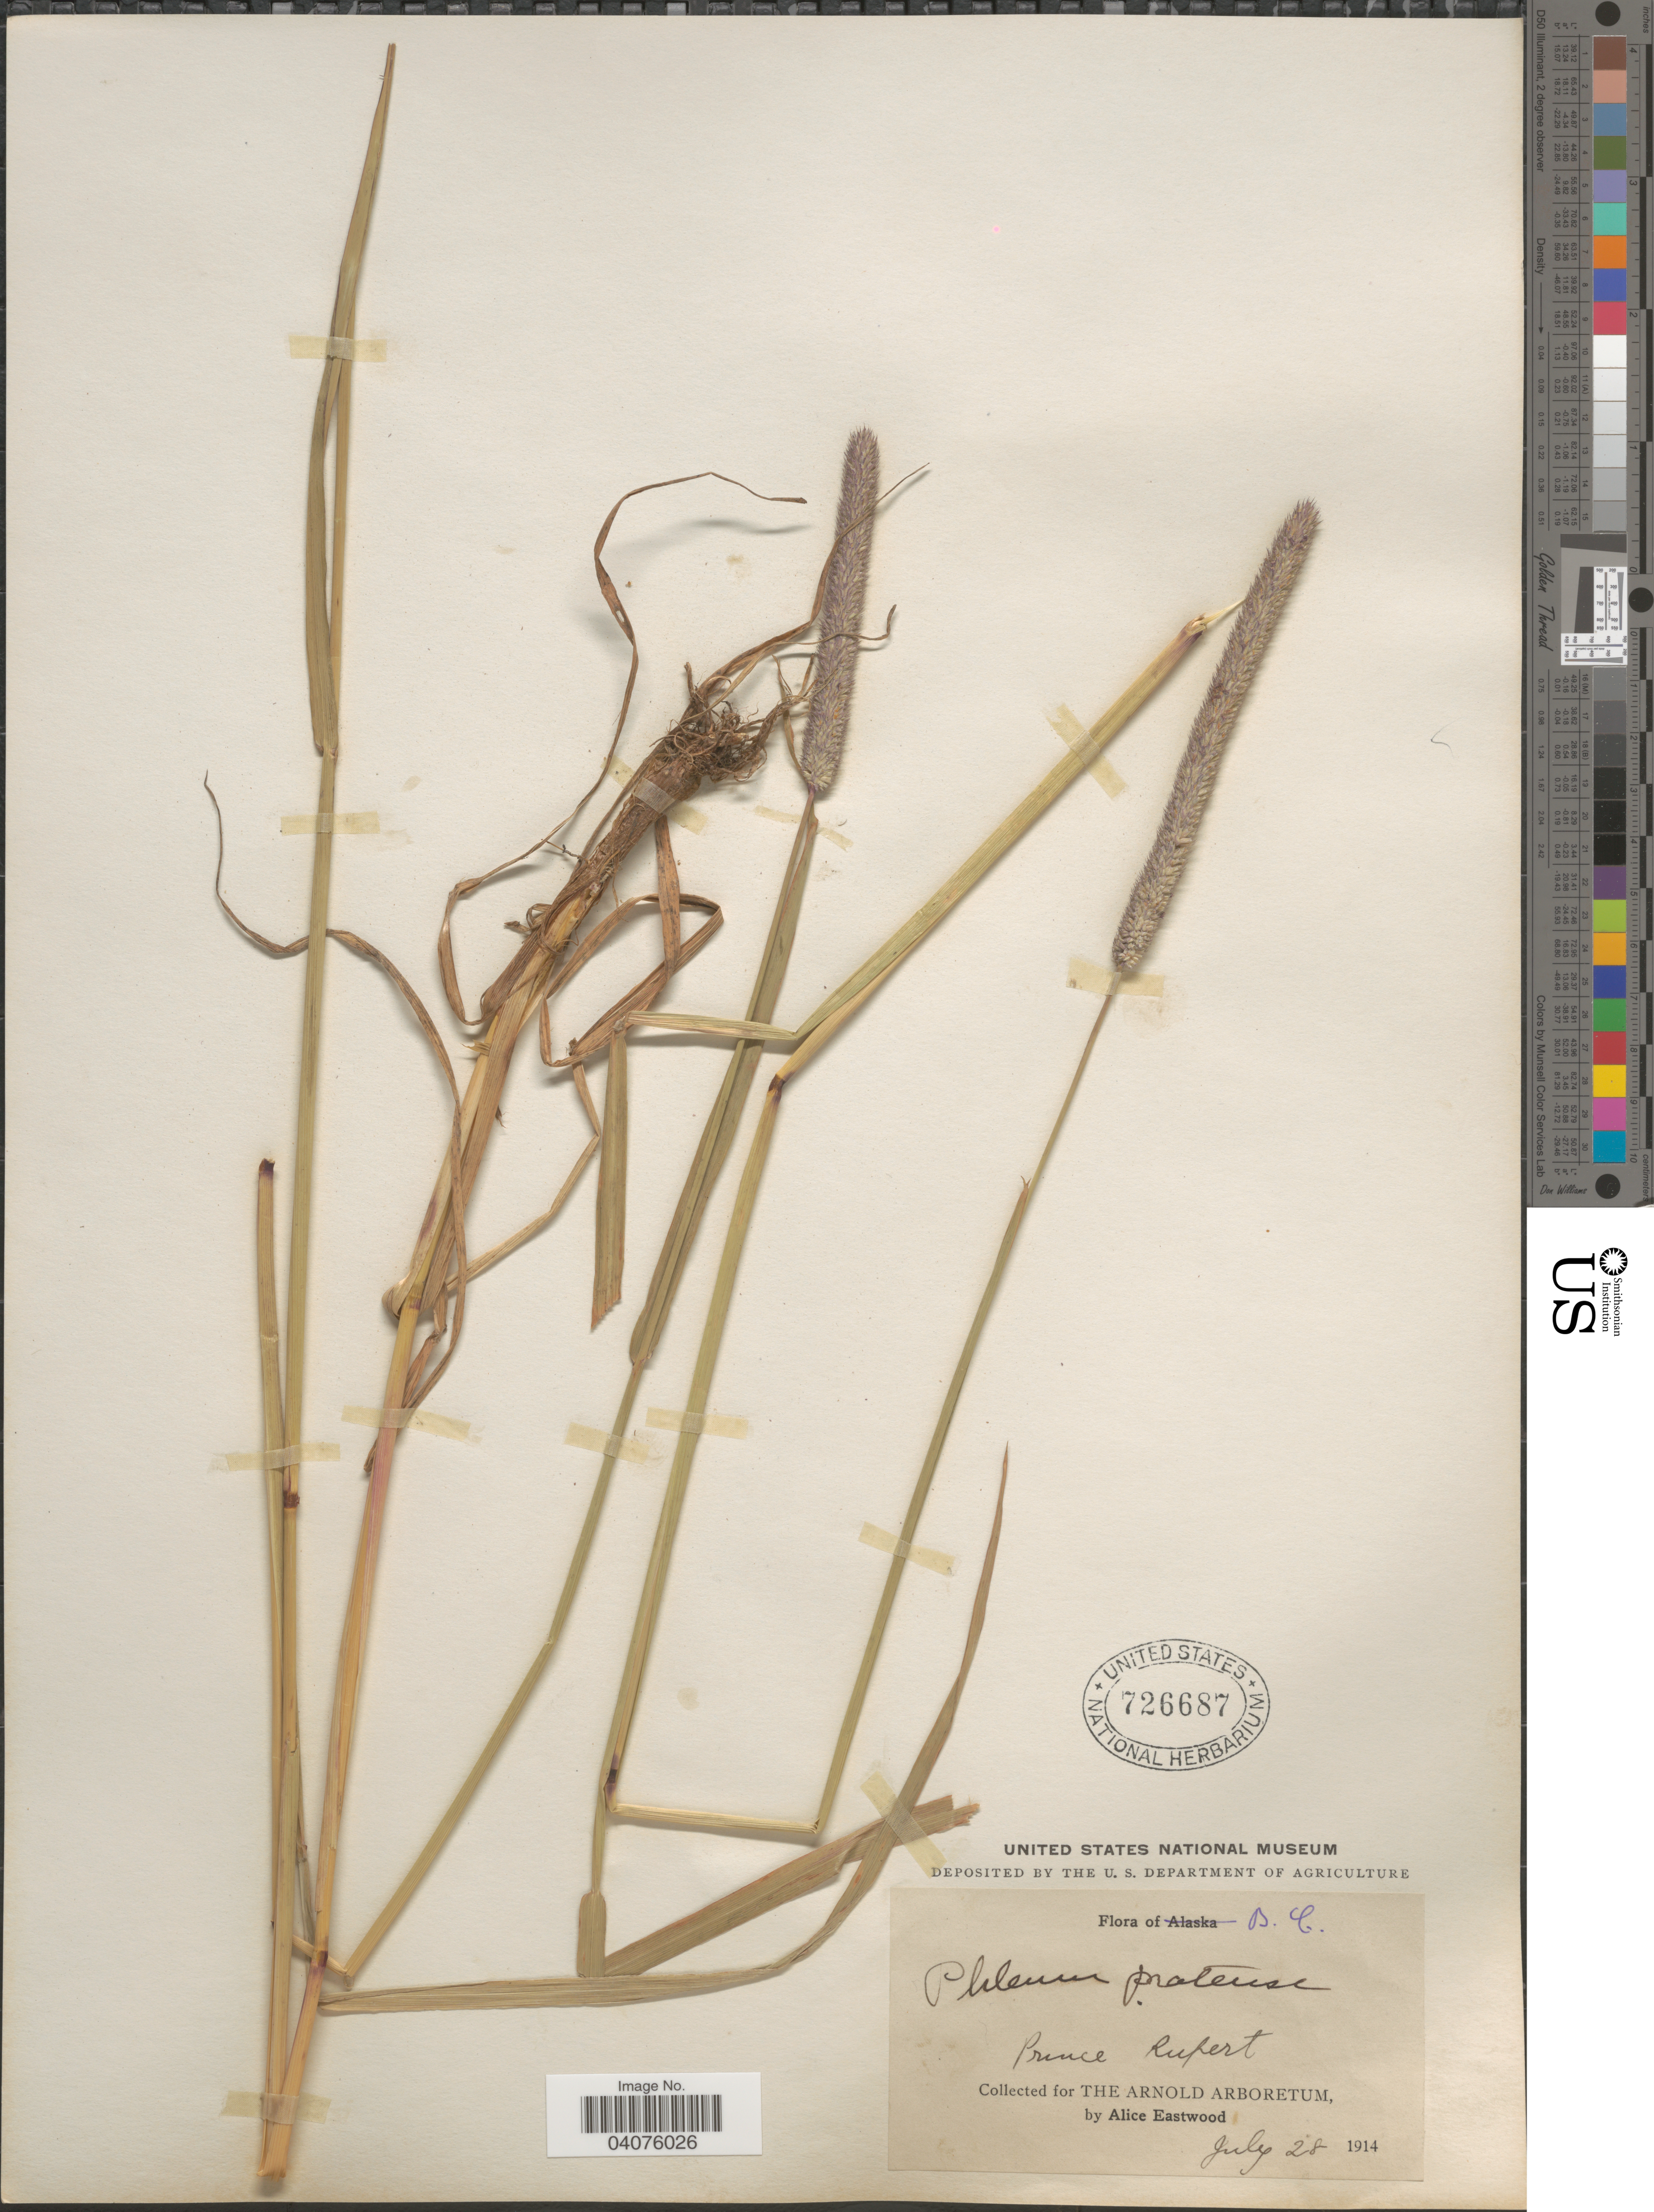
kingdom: Plantae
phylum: Tracheophyta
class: Liliopsida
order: Poales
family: Poaceae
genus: Phleum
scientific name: Phleum pratense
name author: L.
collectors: A. Eastwood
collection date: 1914-07-28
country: Canada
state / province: British Columbia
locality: Prince Rupert.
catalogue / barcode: US 726687